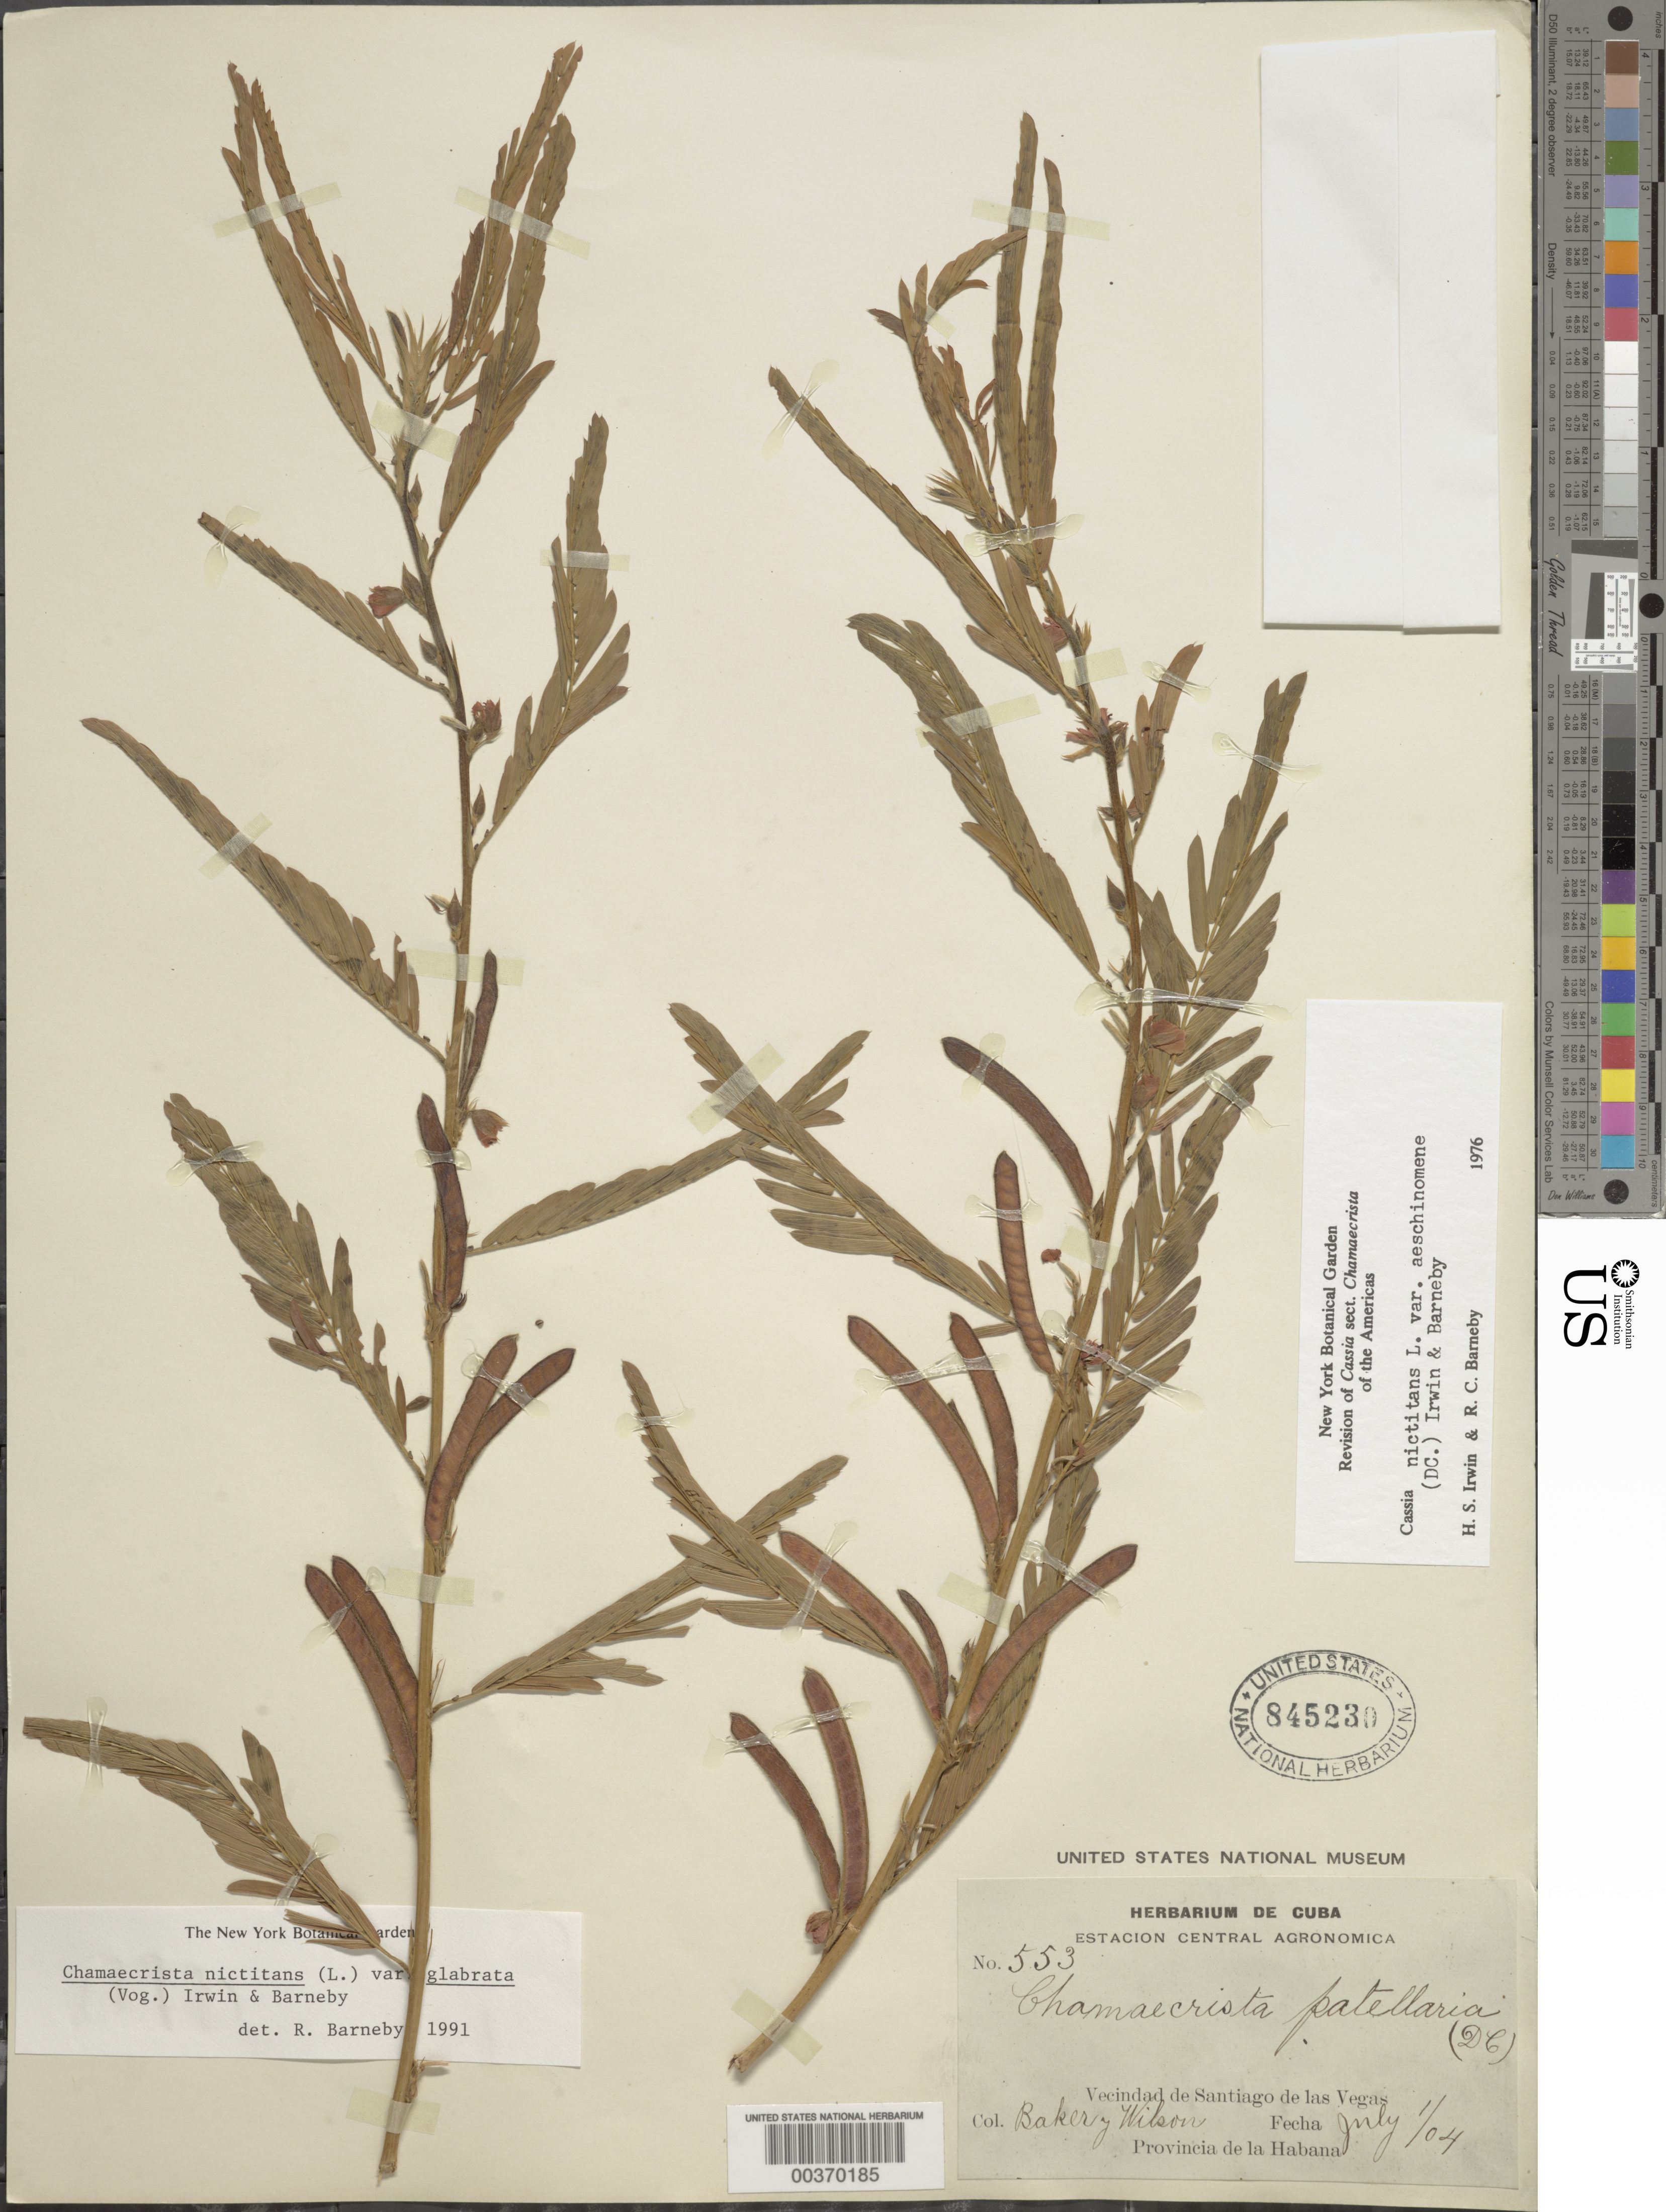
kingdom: Plantae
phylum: Tracheophyta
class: Magnoliopsida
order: Fabales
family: Fabaceae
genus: Chamaecrista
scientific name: Chamaecrista nictitans var. glabrata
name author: (Vogel) H.S. Irwin & Barneby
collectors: -- Baker & P. Wilson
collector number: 553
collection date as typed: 01 Jul 1904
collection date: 1904-07-01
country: Cuba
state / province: La Habana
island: Greater Antilles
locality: Vecindad de santiago de las vegas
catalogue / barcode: US 845230